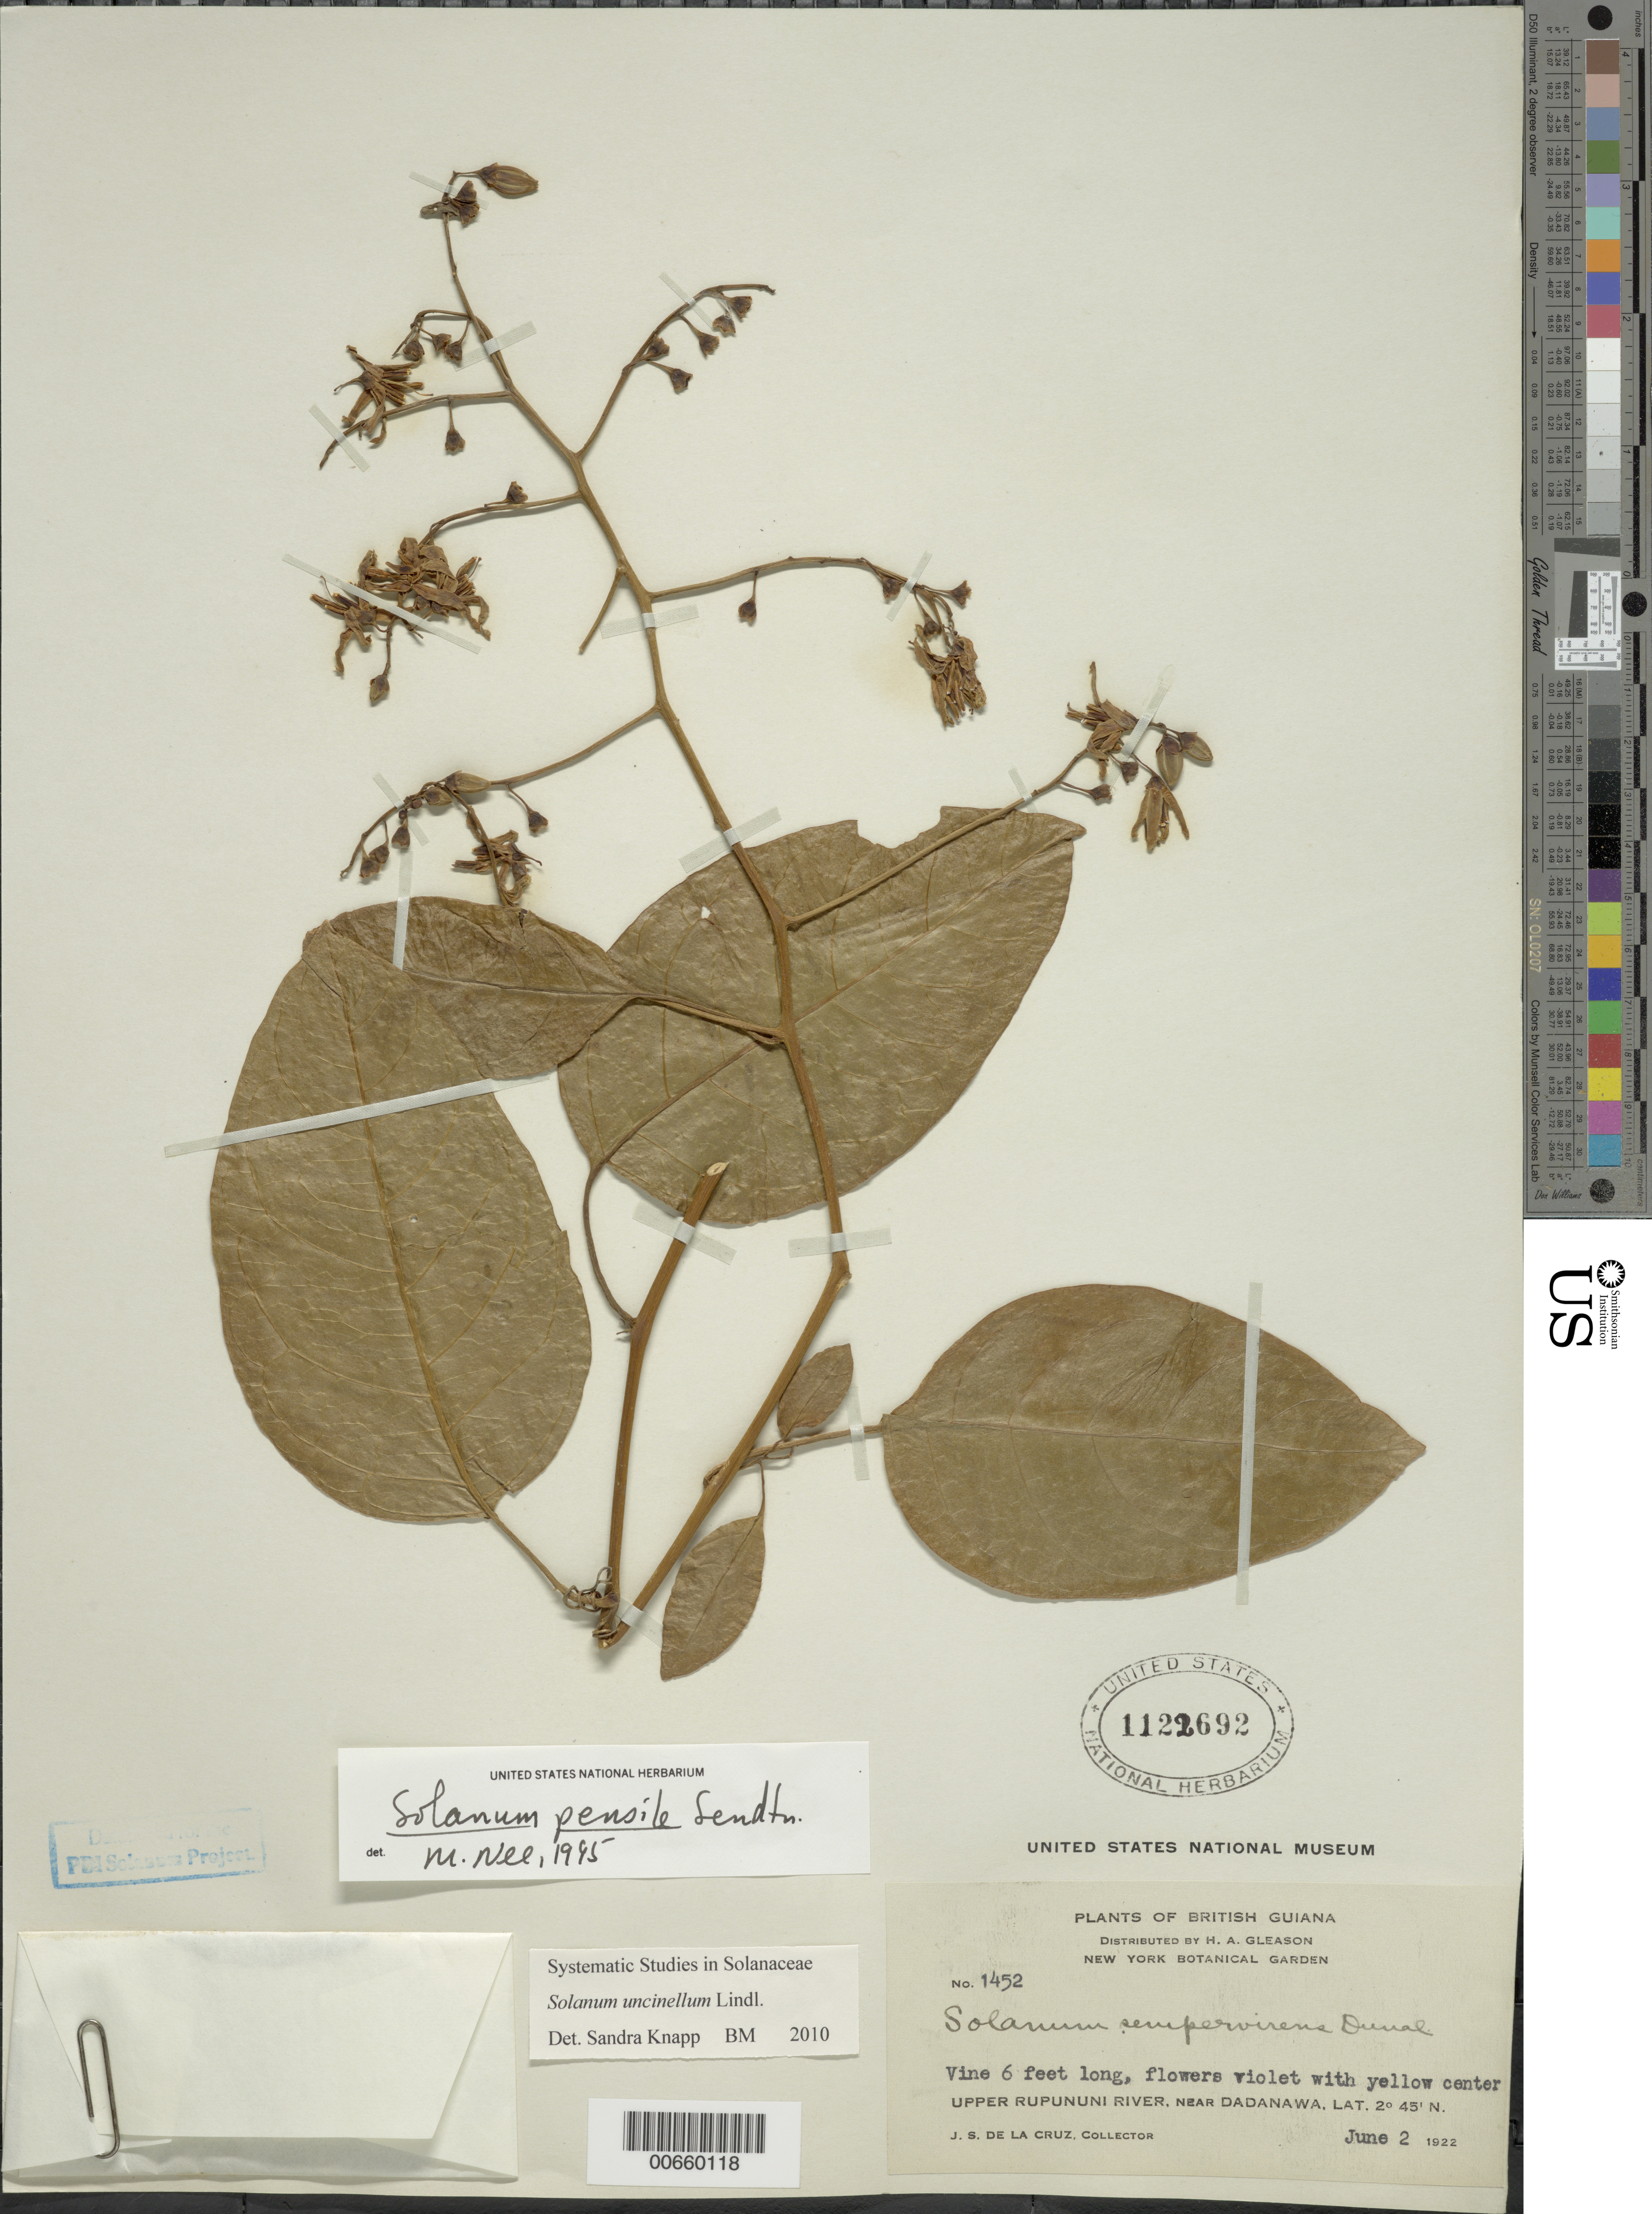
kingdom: Plantae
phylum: Tracheophyta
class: Magnoliopsida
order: Solanales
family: Solanaceae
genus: Solanum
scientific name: Solanum uncinellum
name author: Lindl.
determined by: Knapp, S. D.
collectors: J. S. de la Cruz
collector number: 1452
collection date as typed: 6 Jun 1922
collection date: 1922-06-06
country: Guyana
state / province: U. Takutu-U. Essequibo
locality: Dadanawa, vic., upper Rupununi R.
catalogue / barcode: US 1122692